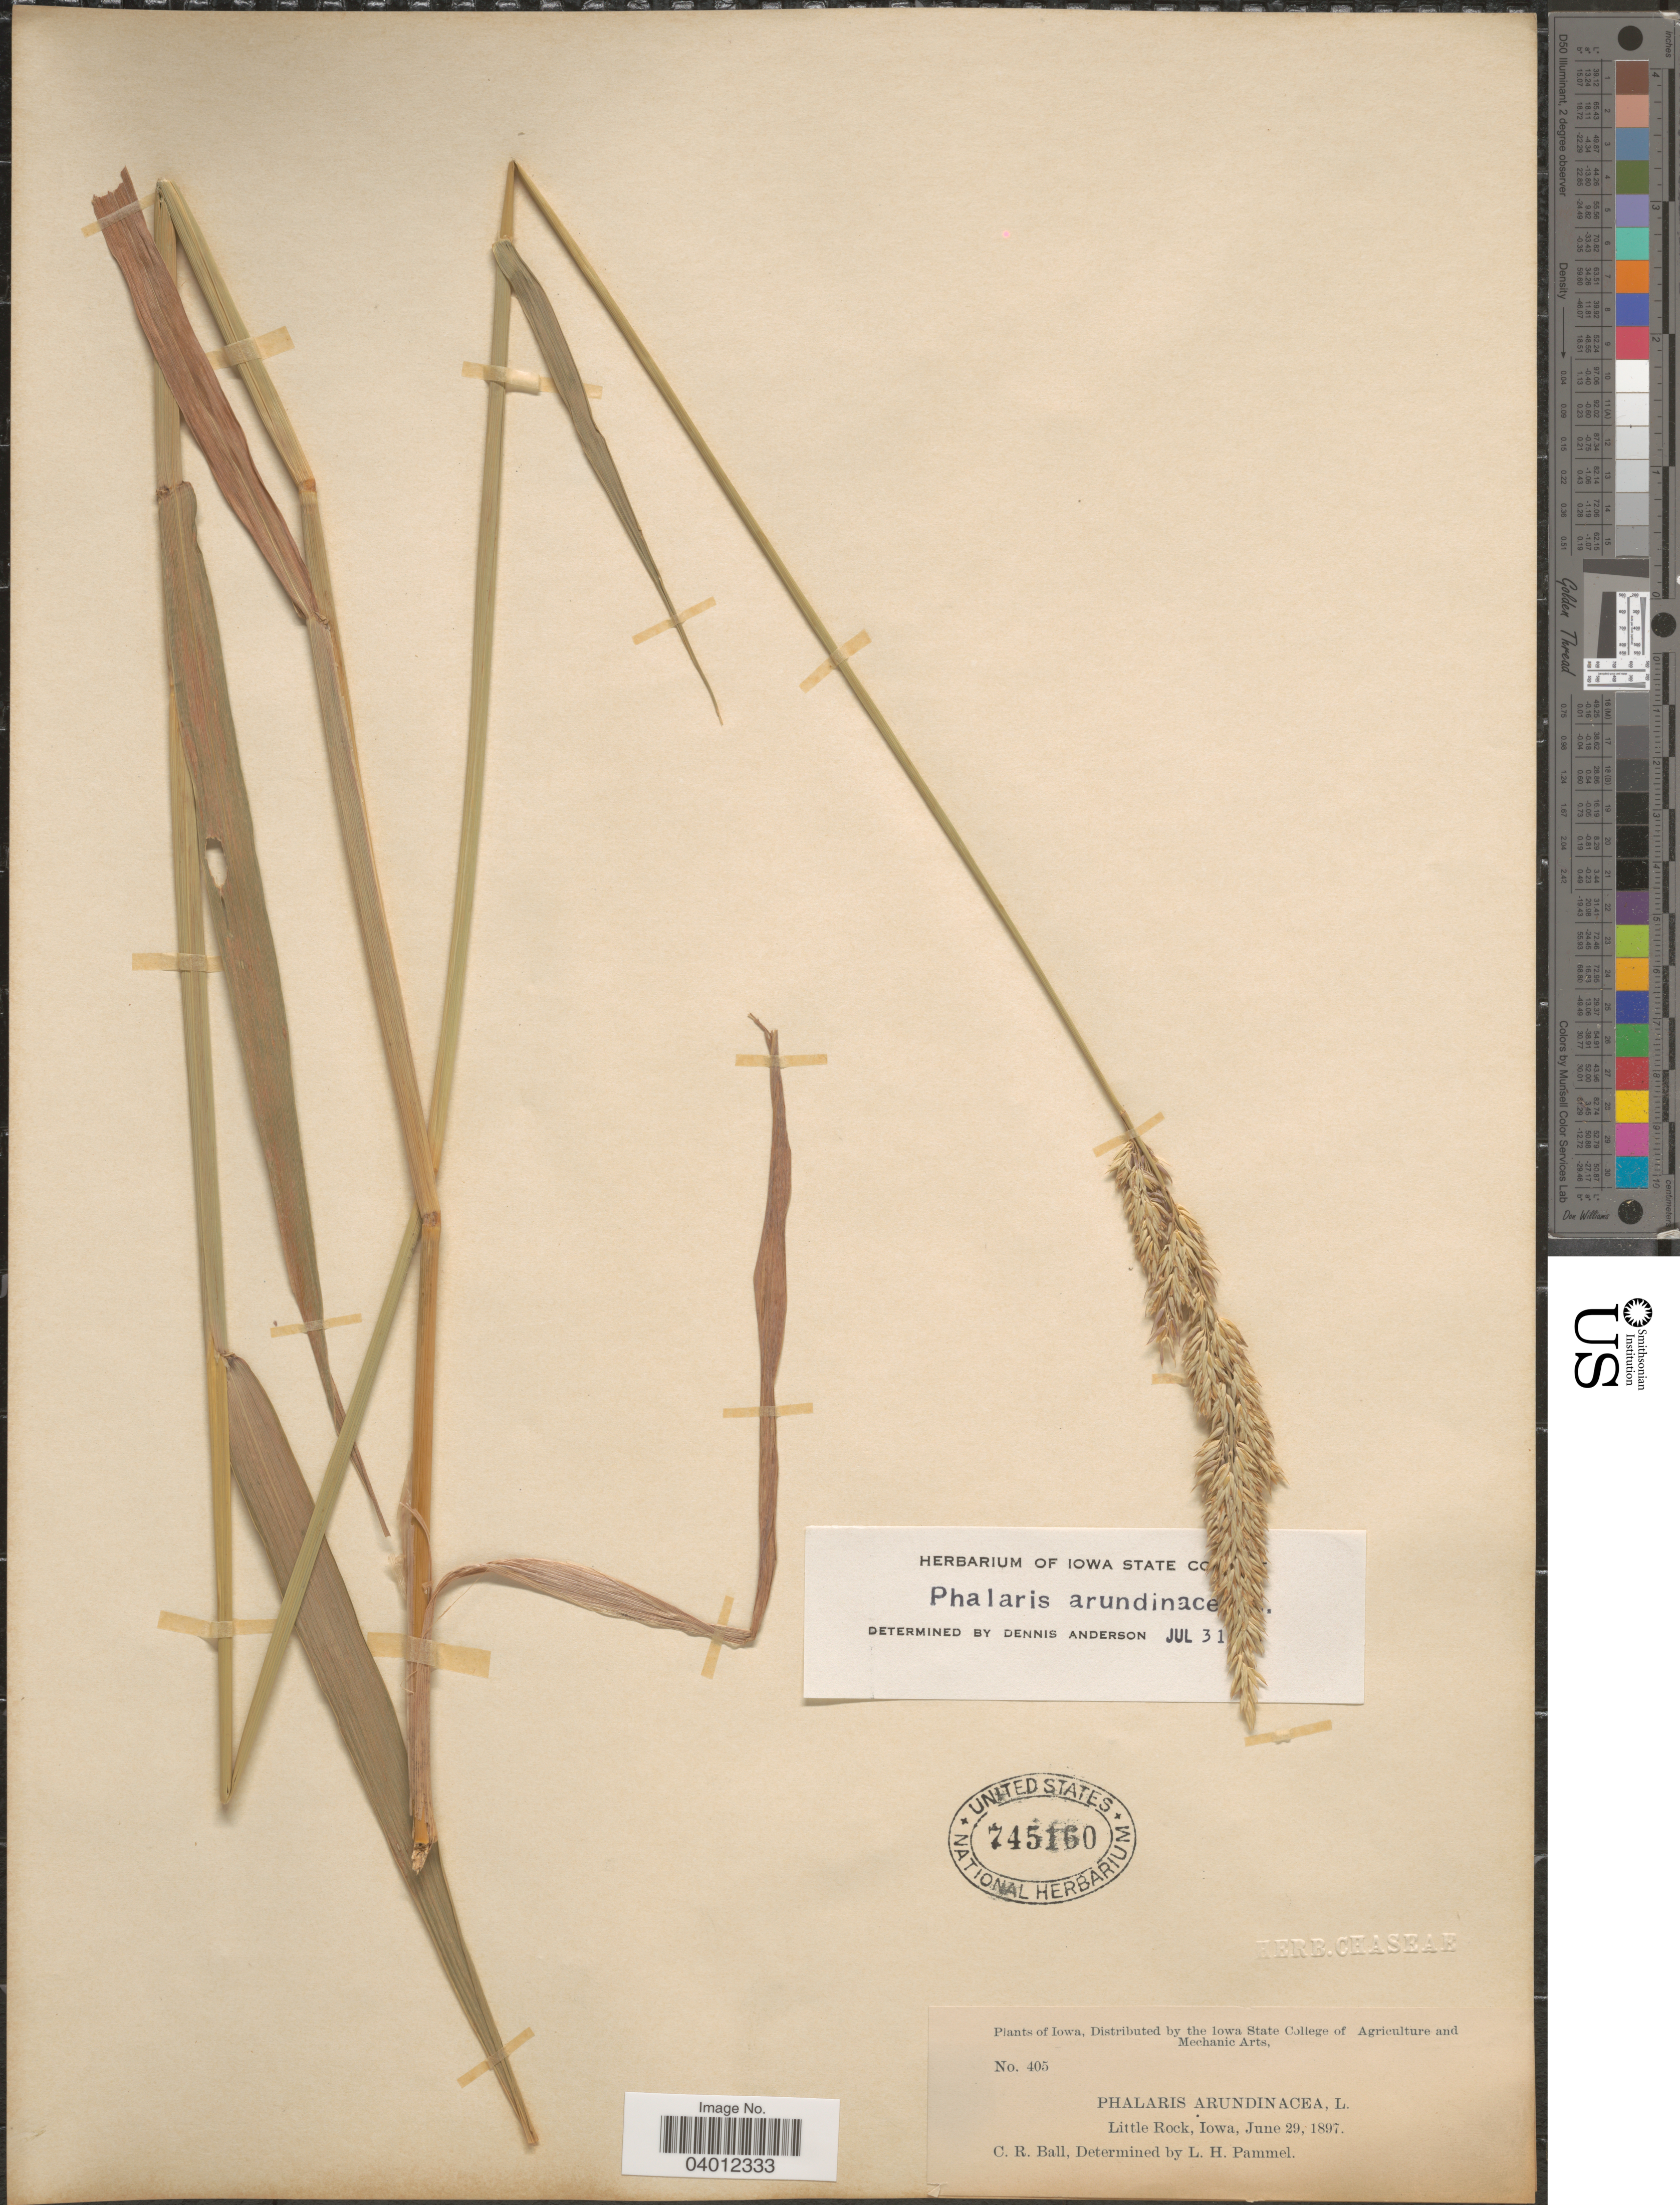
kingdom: Plantae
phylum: Tracheophyta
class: Liliopsida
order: Poales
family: Poaceae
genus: Phalaris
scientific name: Phalaris arundinacea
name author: L.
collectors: C. R. Ball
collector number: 405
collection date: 1897-06-29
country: United States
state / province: Iowa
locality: Little Rock.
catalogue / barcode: US 745160